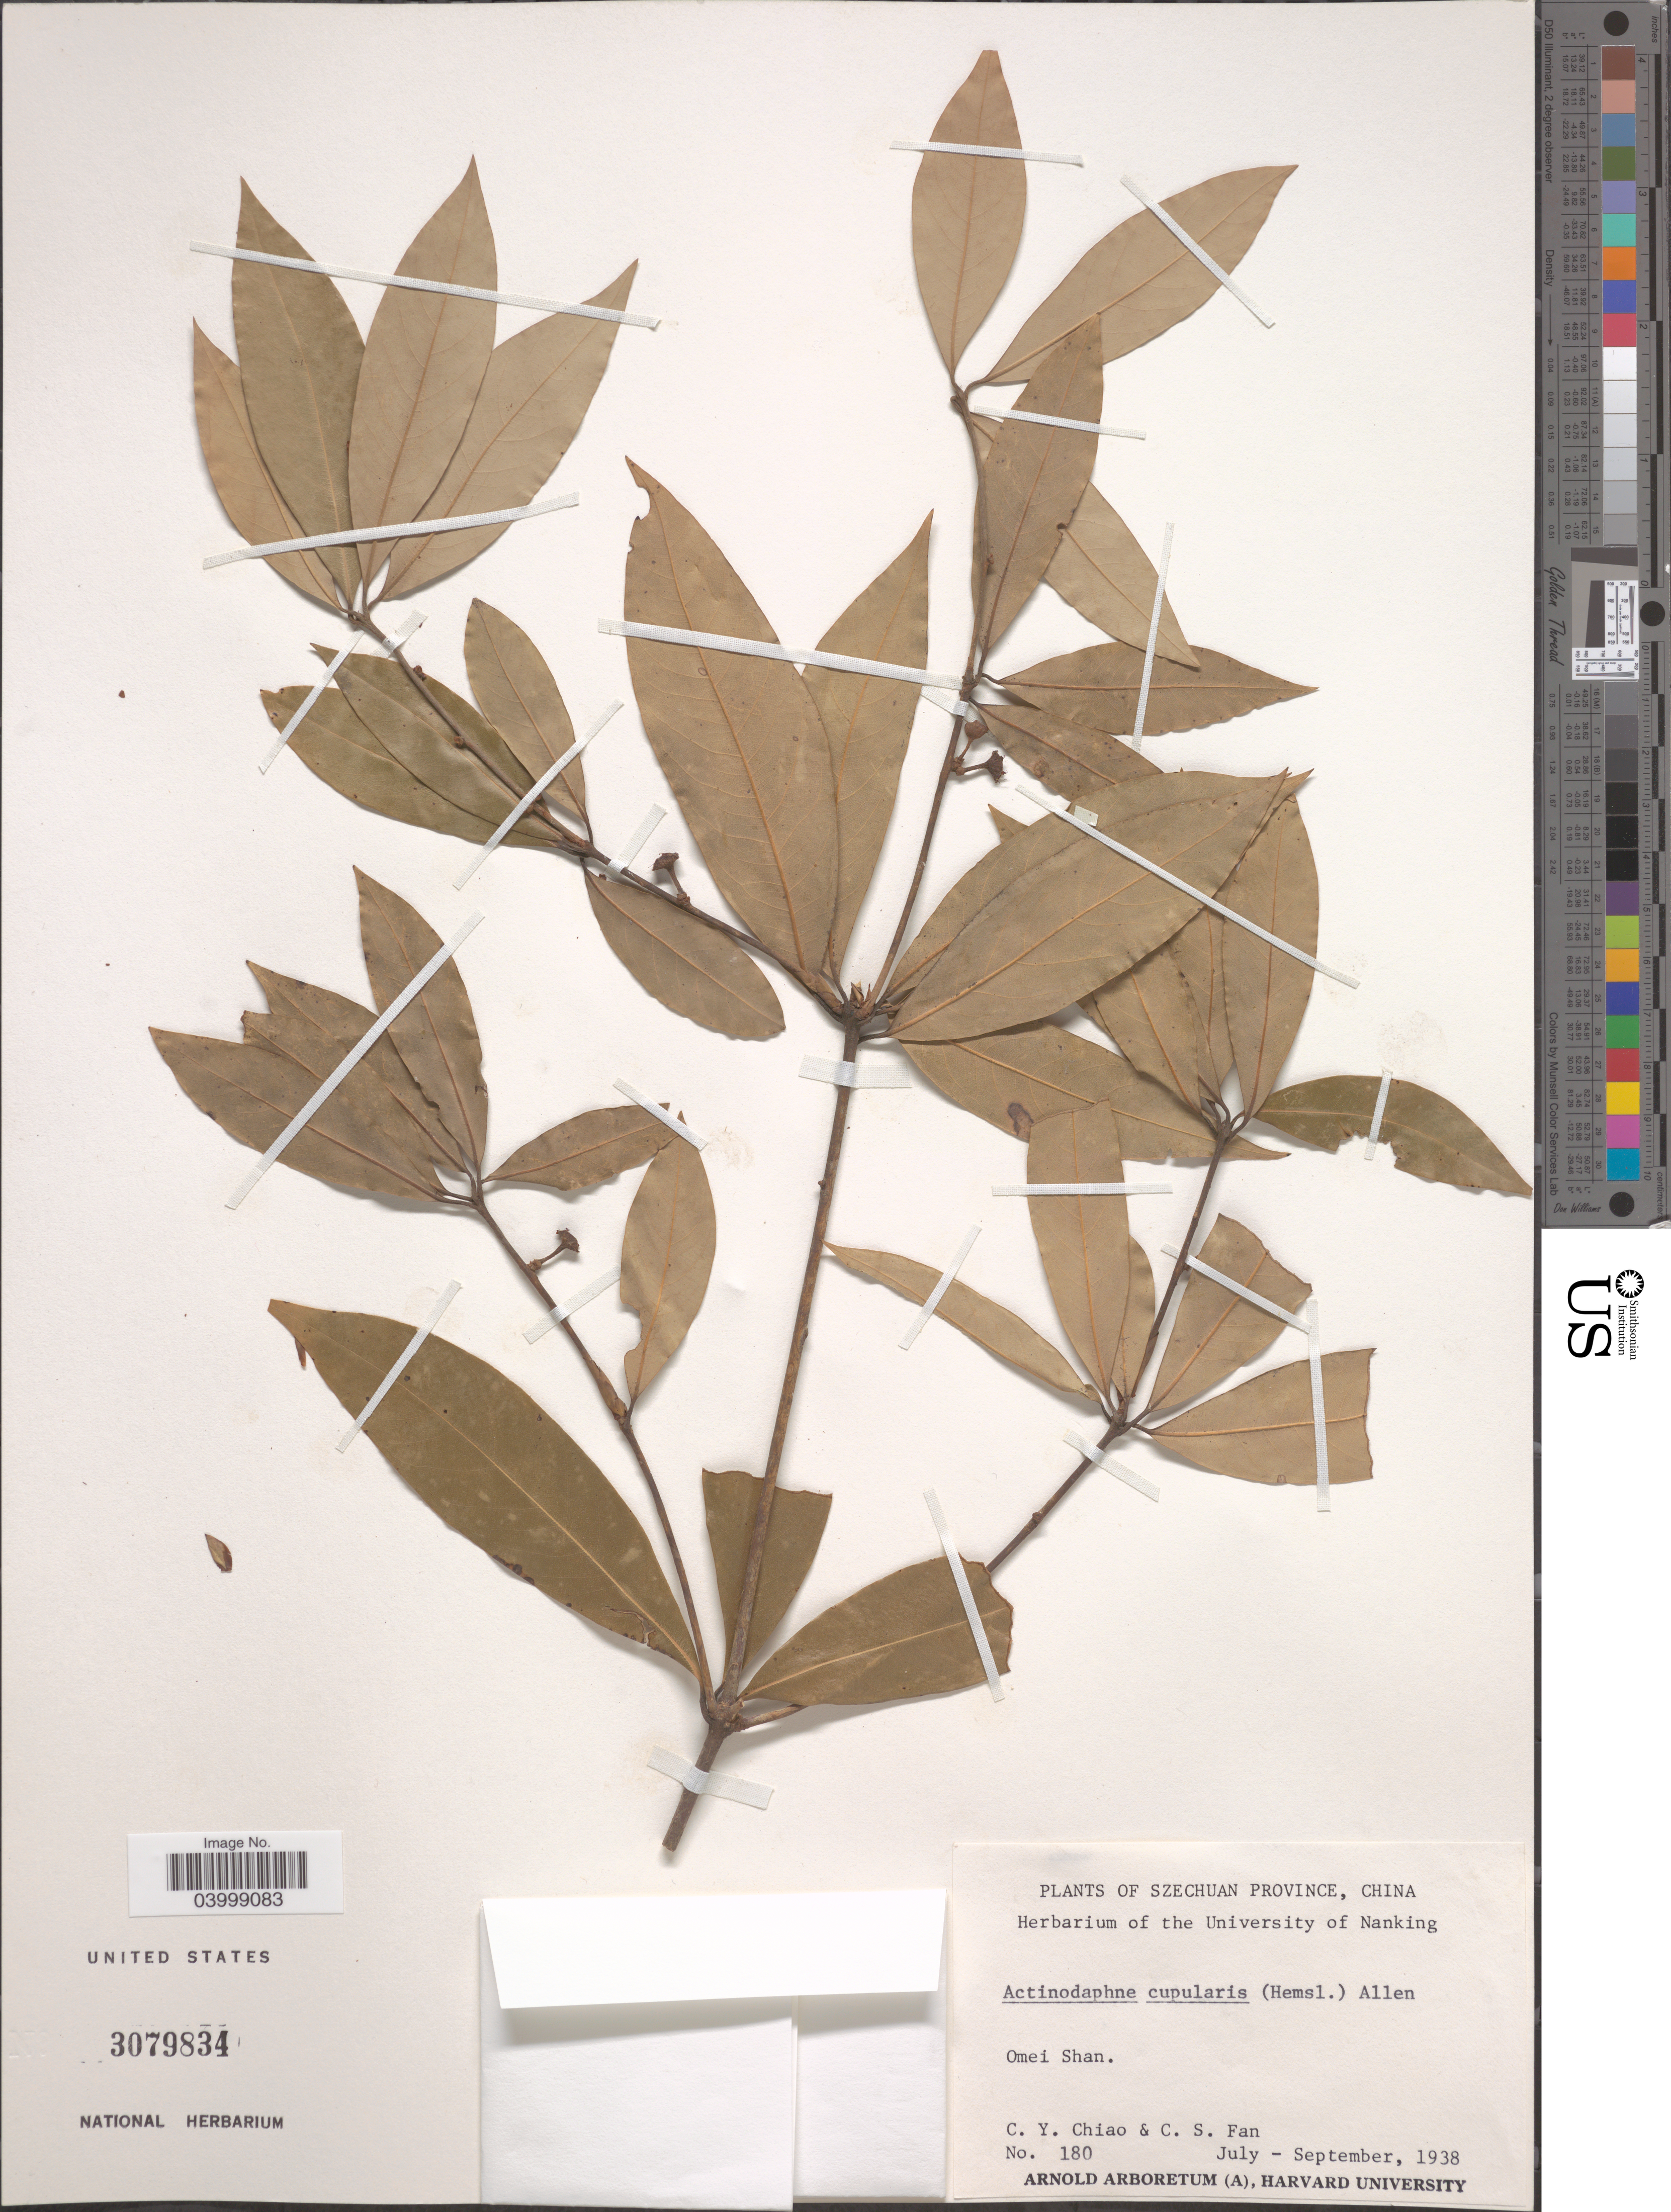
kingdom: Plantae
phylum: Tracheophyta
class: Magnoliopsida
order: Laurales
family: Lauraceae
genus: Actinodaphne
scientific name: Actinodaphne cupularis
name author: (Hemsl.) Gamble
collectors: C. Y. Chiao & C. S. Fan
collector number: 180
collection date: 1938-07/1938-09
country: China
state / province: Sichuan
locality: Szechuan Province. Omei Shan.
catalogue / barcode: US 3079834